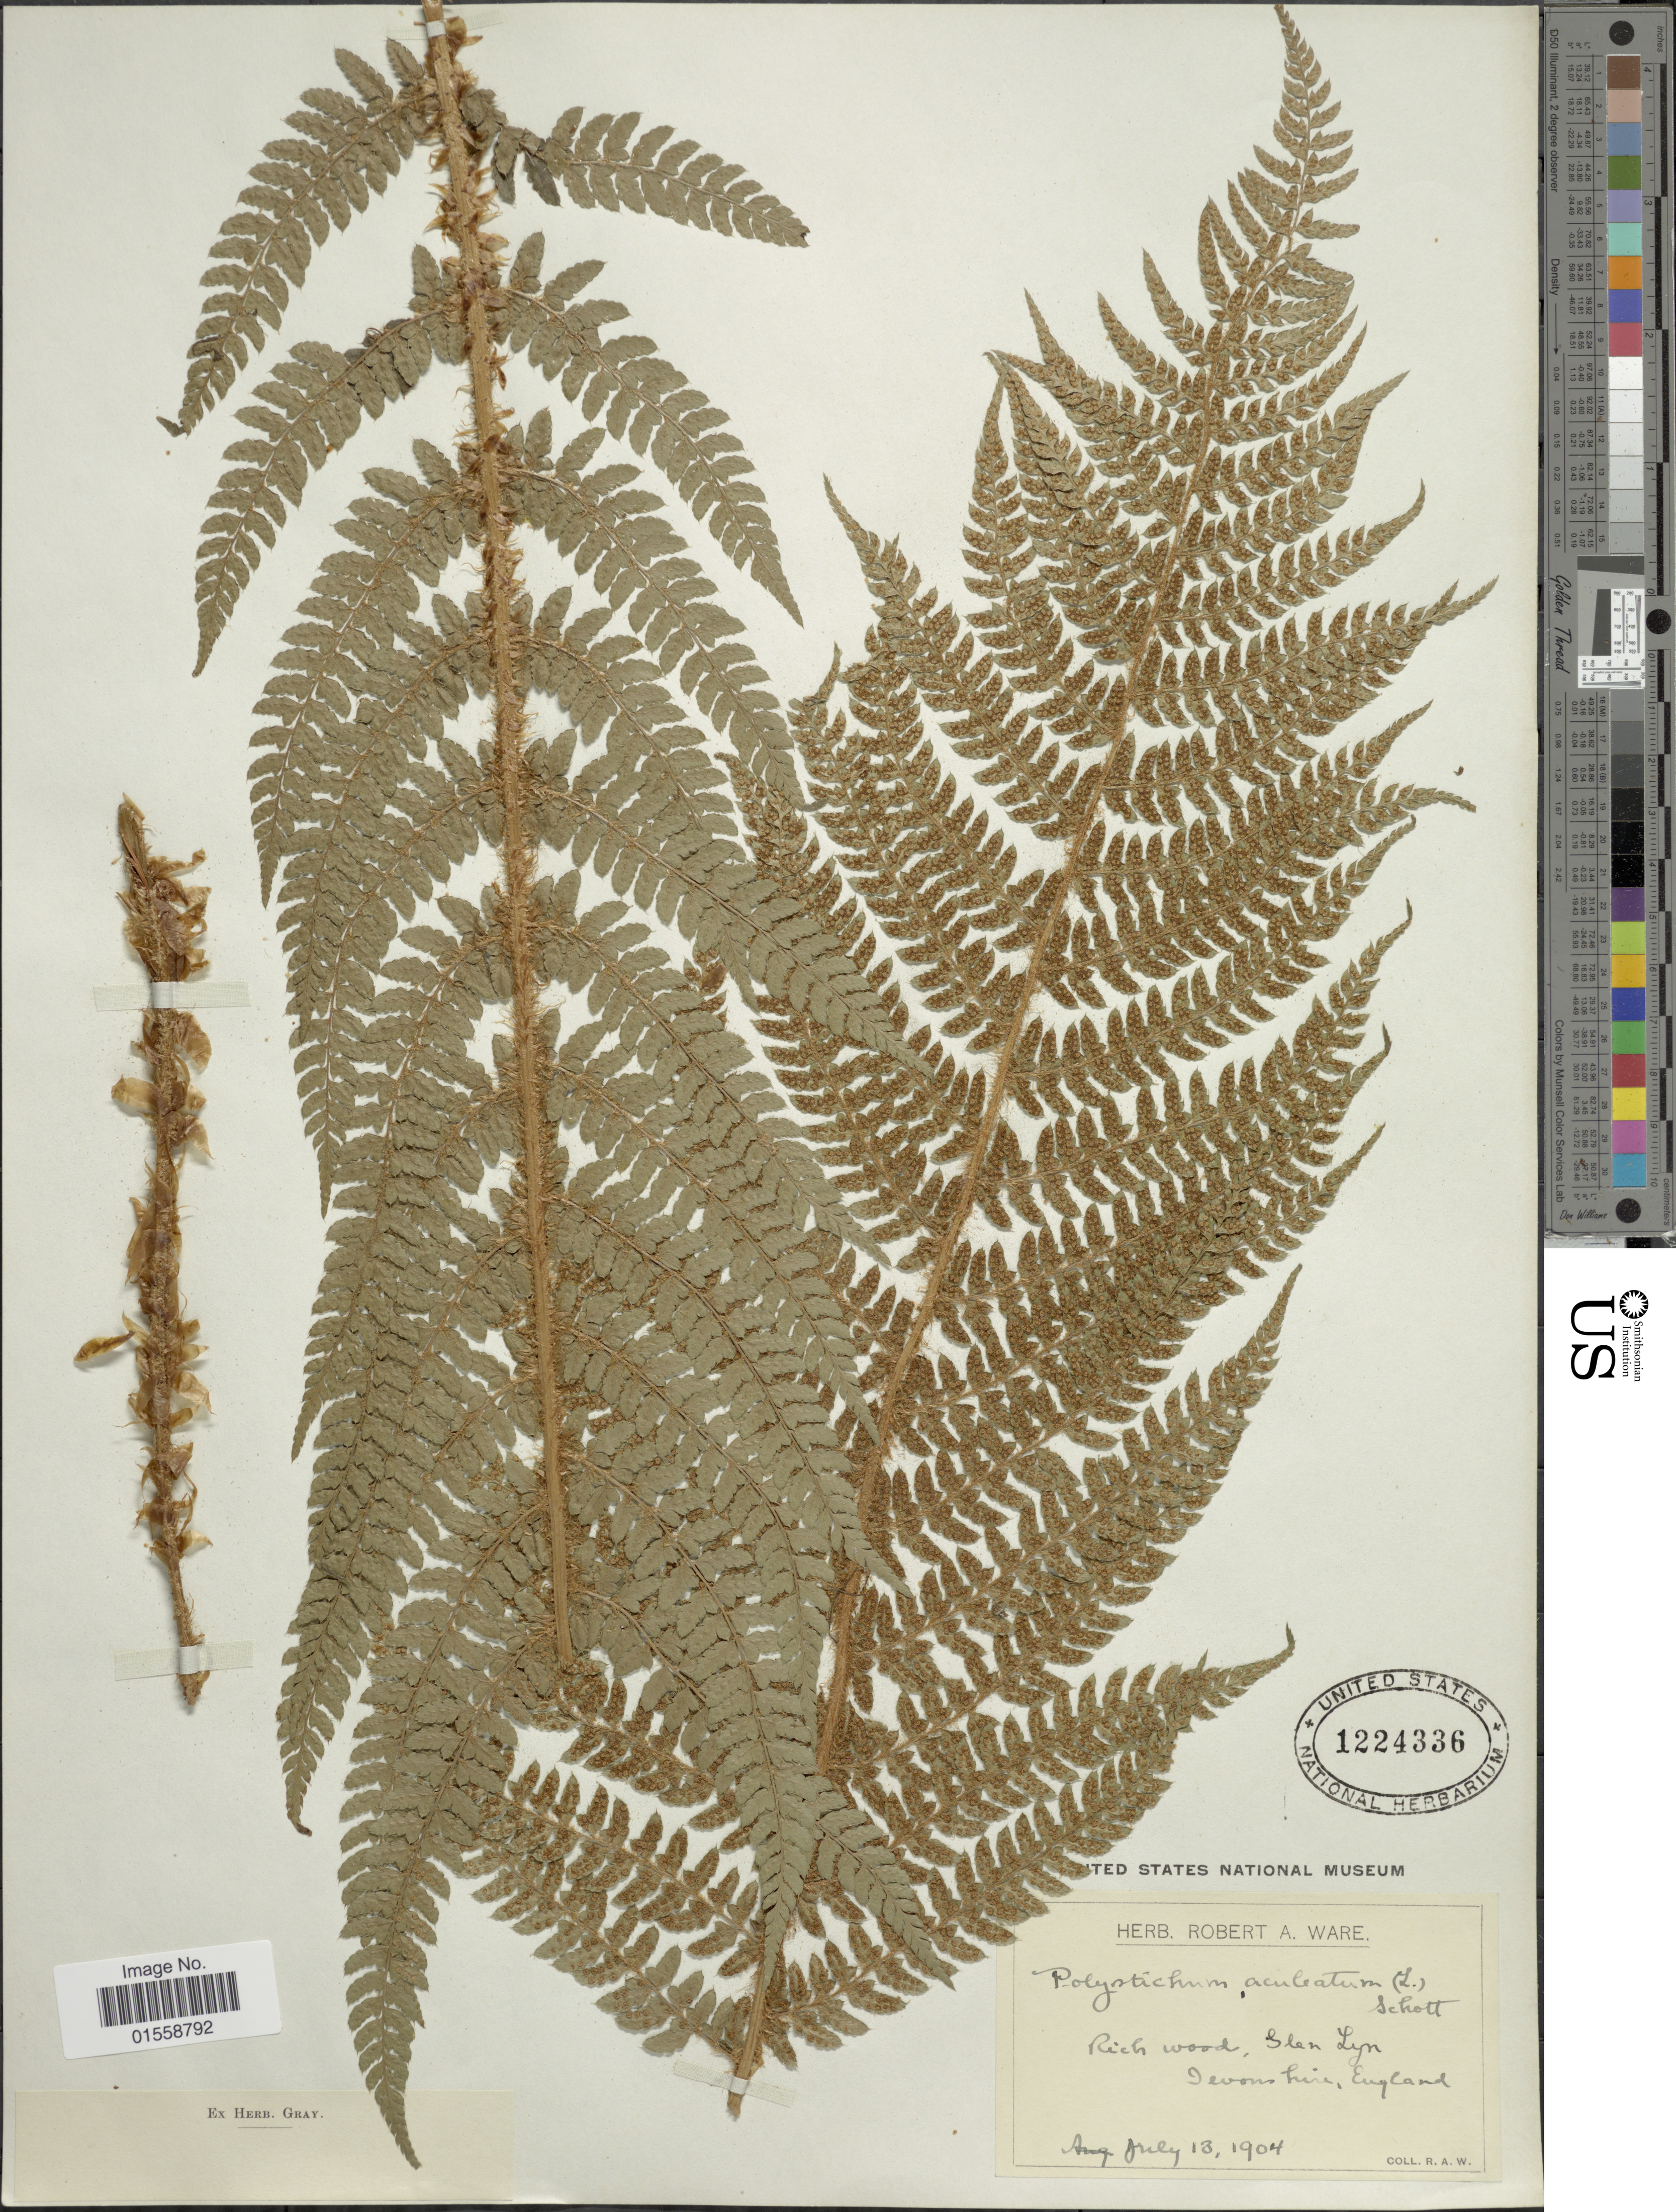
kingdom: Plantae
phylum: Tracheophyta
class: Polypodiopsida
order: Polypodiales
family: Dryopteridaceae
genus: Polystichum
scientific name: Polystichum setiferum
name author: (Forssk.) Moore ex Woynar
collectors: R. Ware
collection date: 1904-07-13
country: United Kingdom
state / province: England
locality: Glen Lyn, Devonshire, England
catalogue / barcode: US 1224336